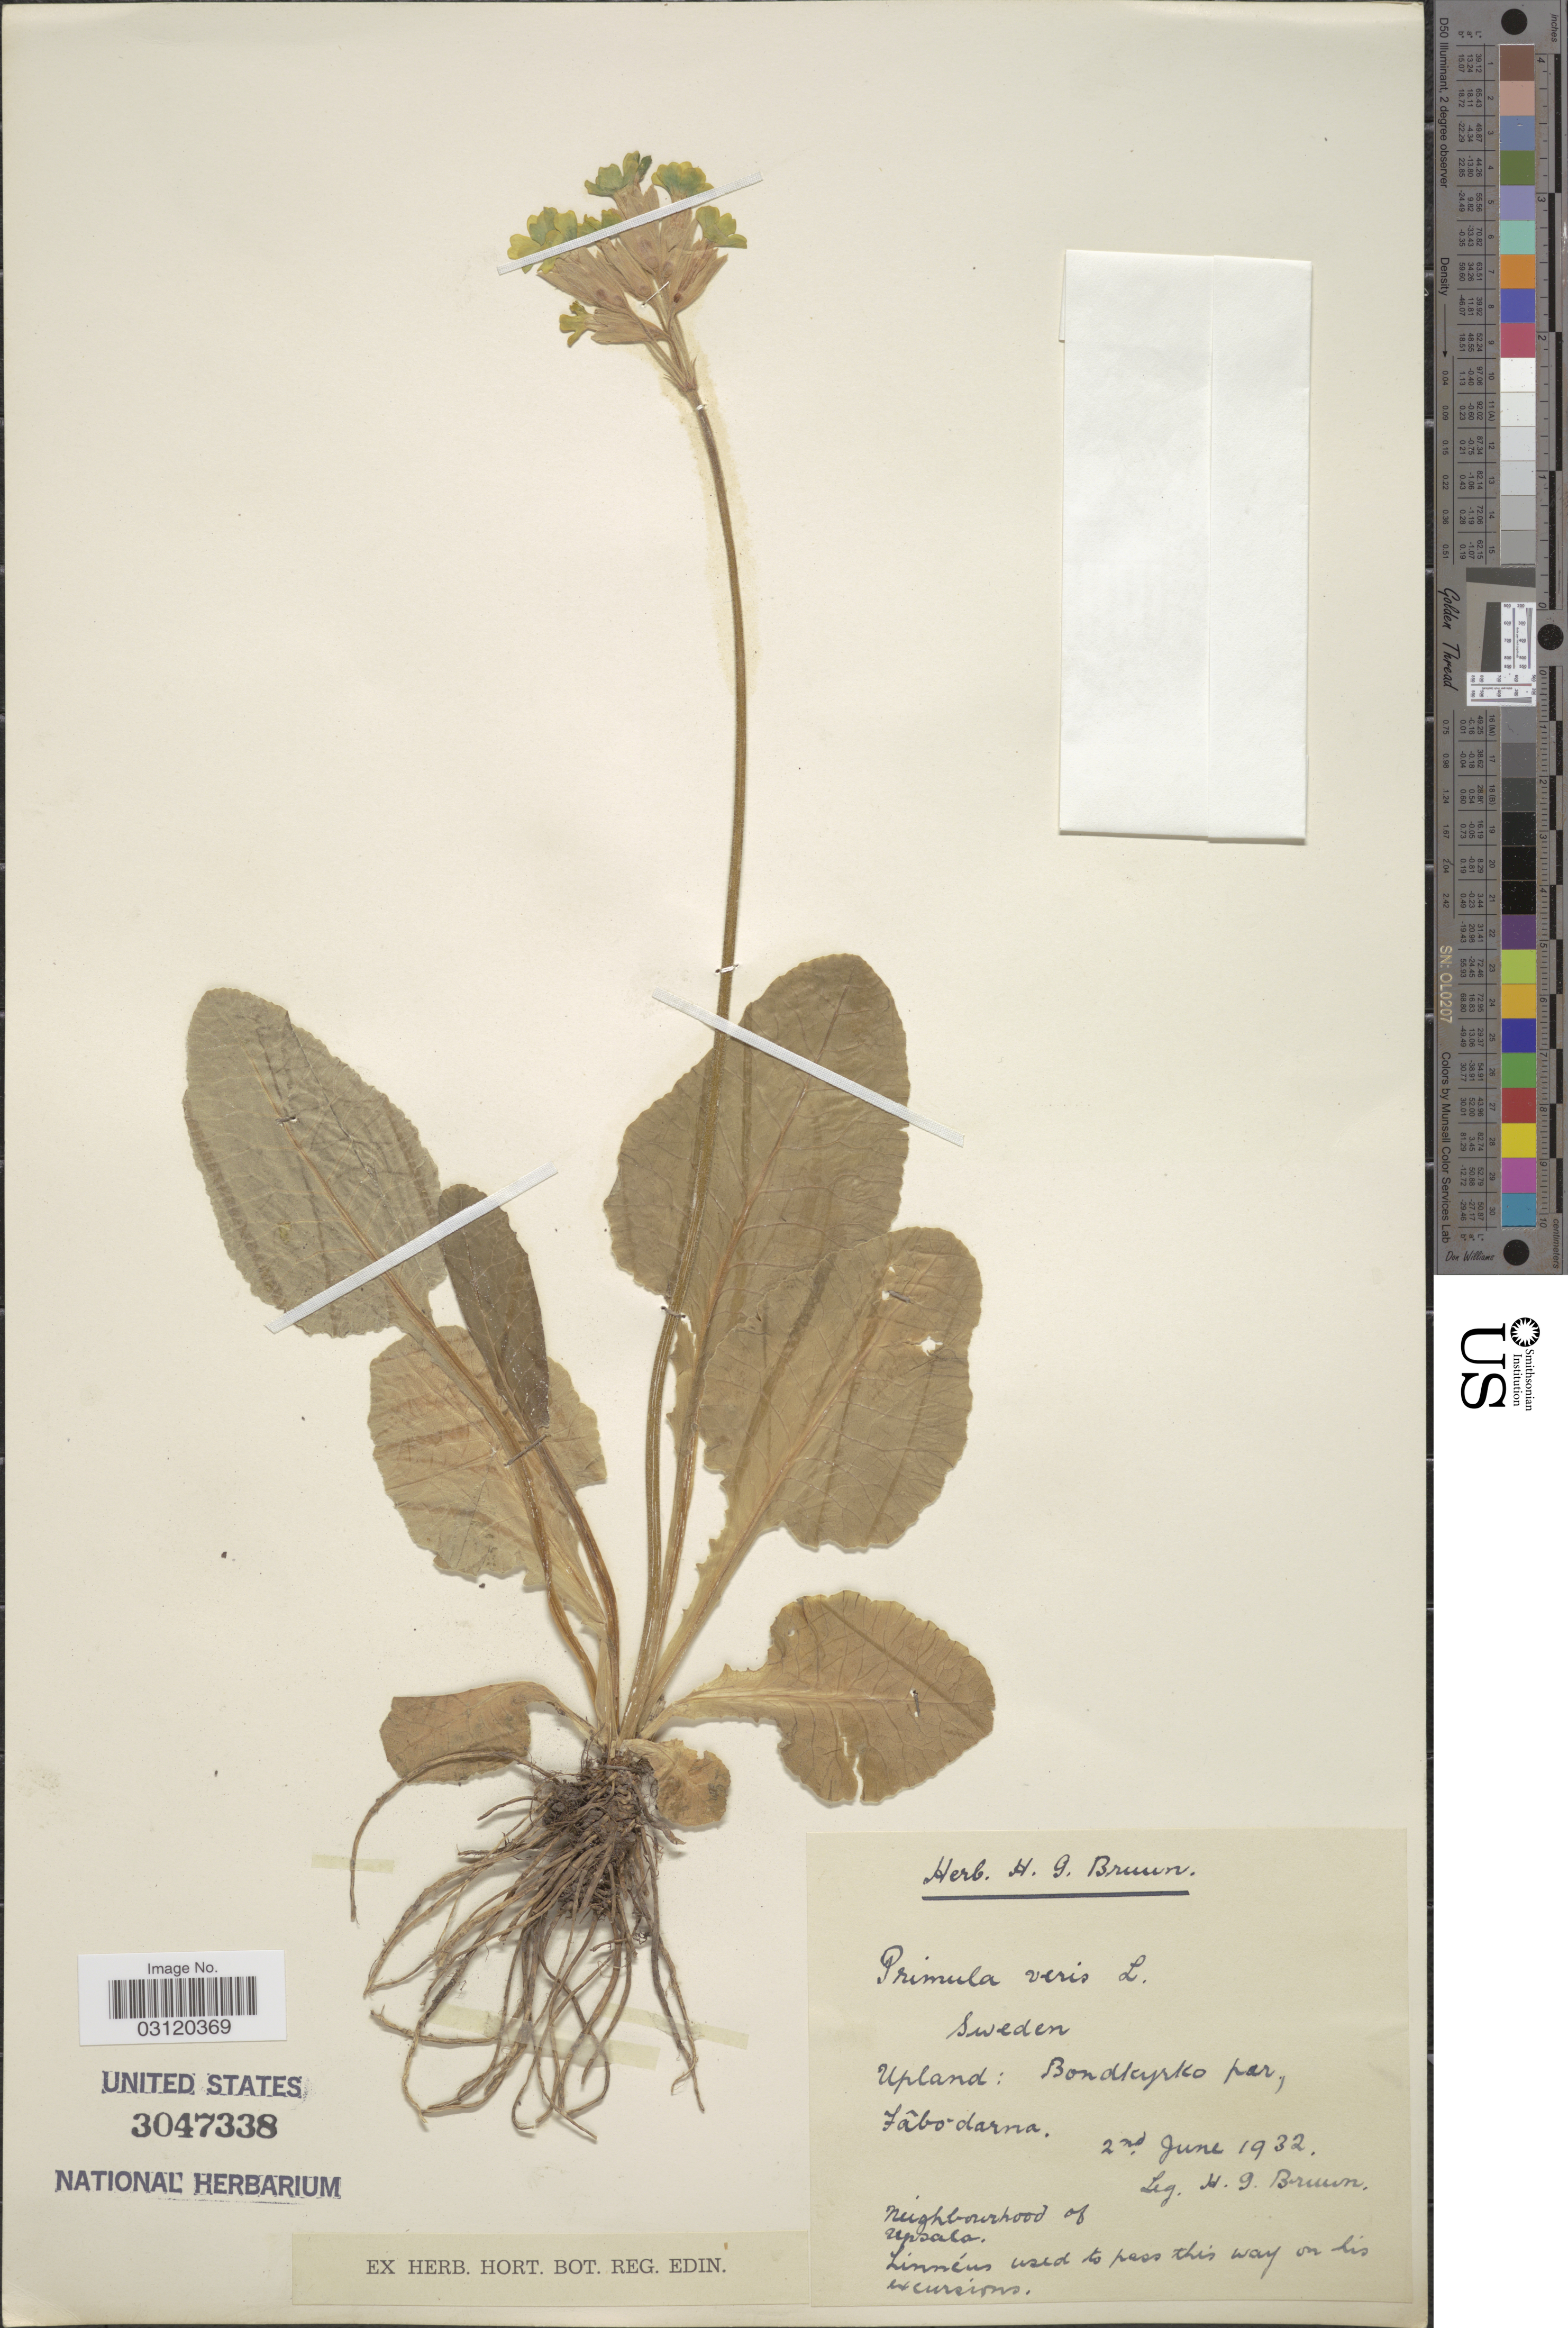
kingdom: Plantae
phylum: Tracheophyta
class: Magnoliopsida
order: Ericales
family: Primulaceae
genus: Primula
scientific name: Primula veris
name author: L.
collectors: H. Bruun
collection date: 1932-06-02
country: Sweden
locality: Upland: Bondkyrko par, Fâbo-darna.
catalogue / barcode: US 3047338